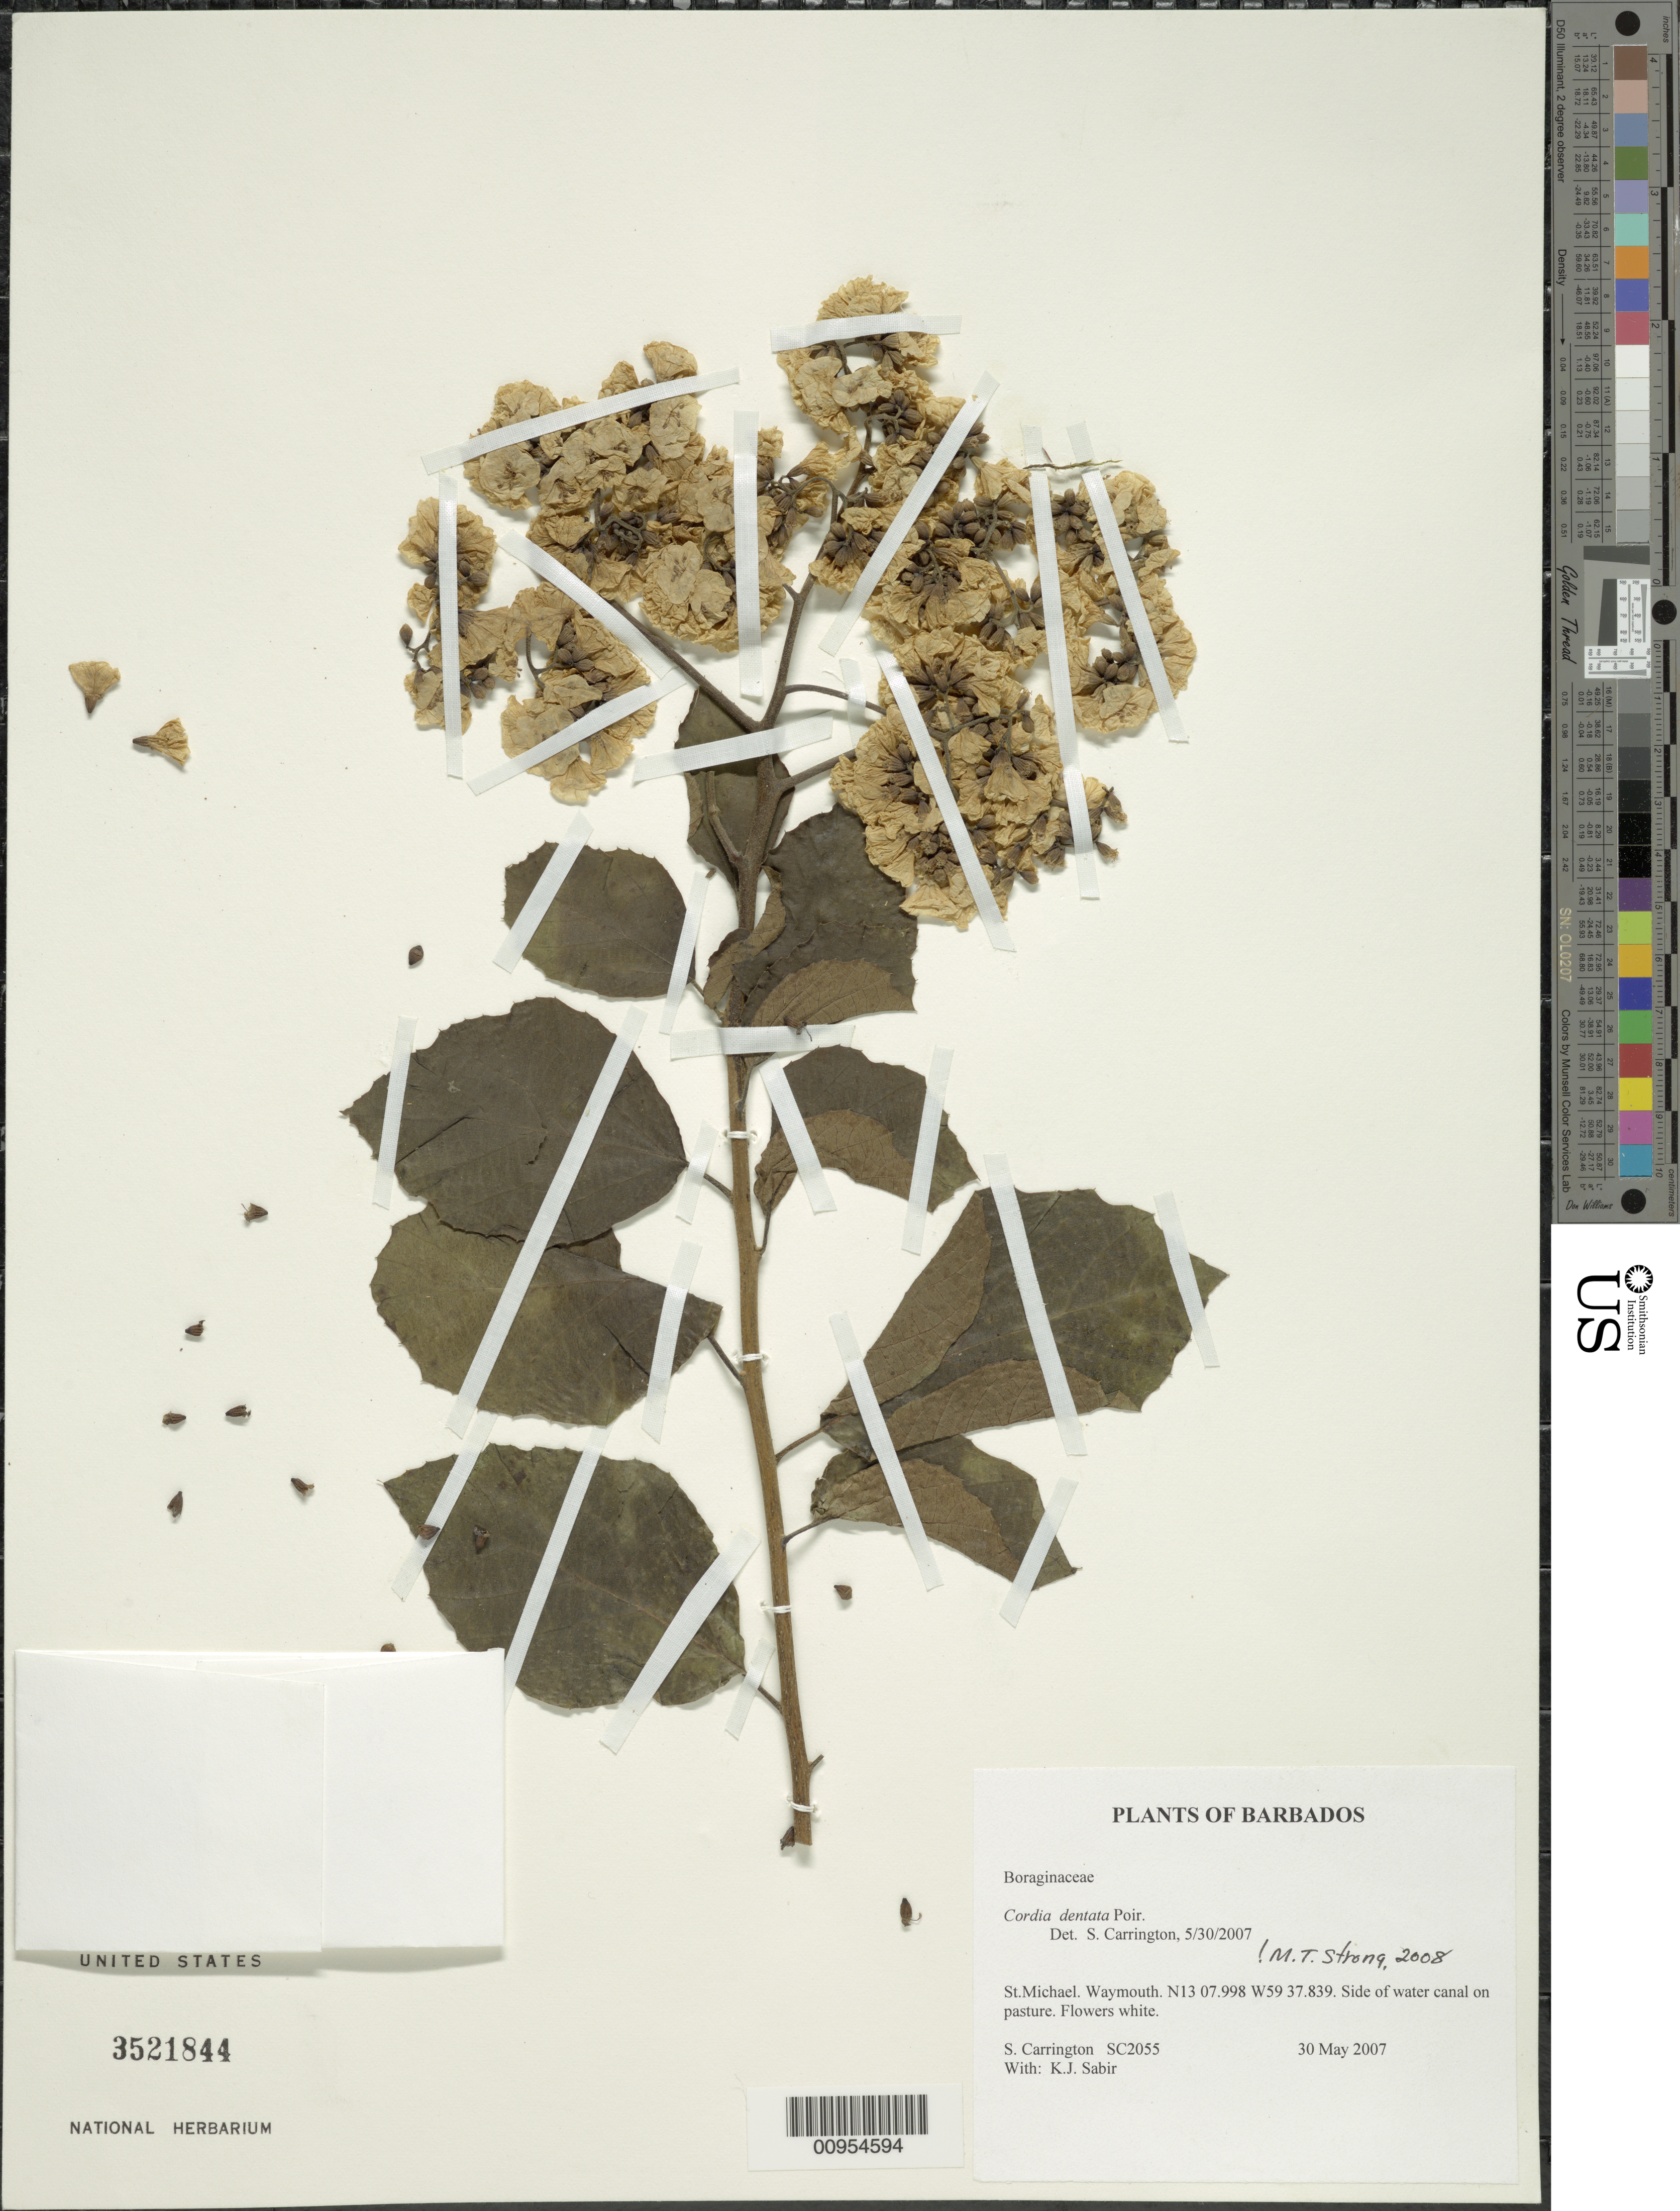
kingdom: Plantae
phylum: Tracheophyta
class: Magnoliopsida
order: Boraginales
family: Cordiaceae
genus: Cordia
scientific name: Cordia dentata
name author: Poir.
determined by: Strong, M. T., (US), Smithsonian Institution - National Museum of Natural History (UNITED STATES)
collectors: C. M. S. Carrington & K. Sabir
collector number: SC 2055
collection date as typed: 30 May 2007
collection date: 2007-05-30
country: Barbados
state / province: Saint Michael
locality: Waymouth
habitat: Side of water canal on pasture.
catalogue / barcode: US 3521844